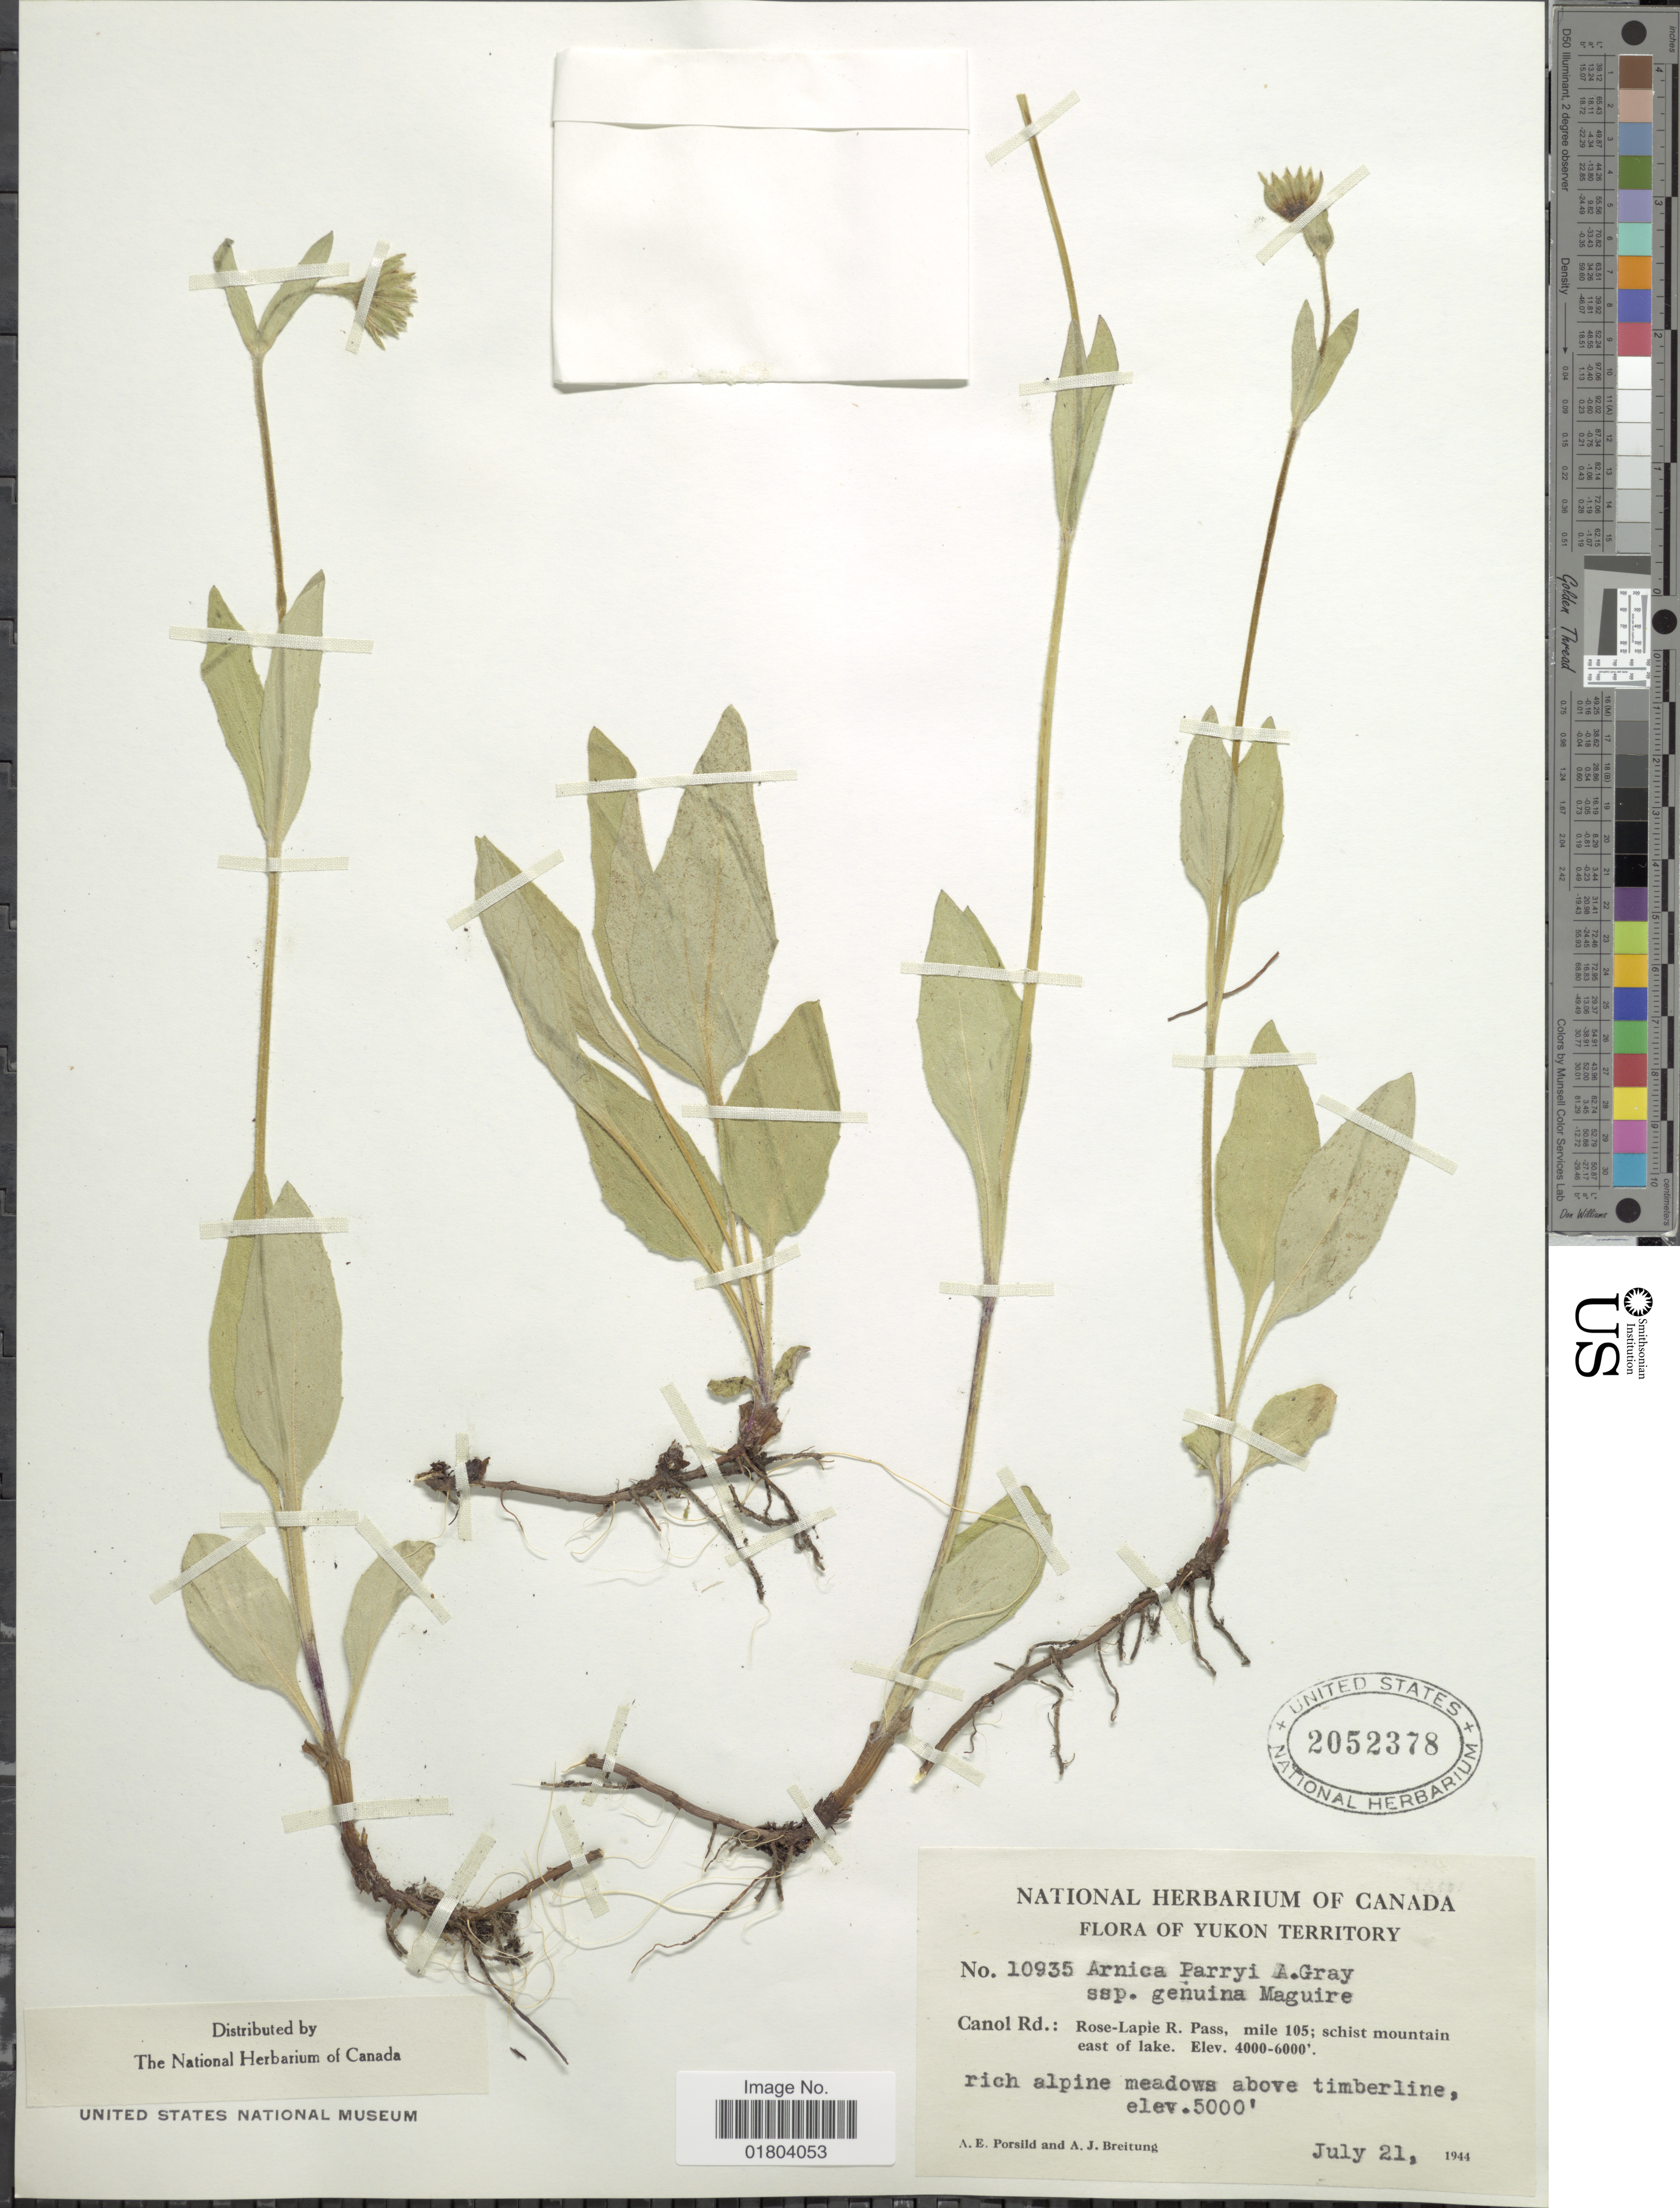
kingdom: Plantae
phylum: Tracheophyta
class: Magnoliopsida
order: Asterales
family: Asteraceae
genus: Arnica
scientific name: Arnica parryi subsp. genuina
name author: Maguire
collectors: A. E. Porsild & A. Breitung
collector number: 10935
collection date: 1944-07-21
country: Canada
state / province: Yukon Territory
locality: Canol Rd.: Rose-Lapie R. Pass, mile 105; schist mountain east of lake, rich alpine meadows above timberline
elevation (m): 1524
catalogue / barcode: US 2052378